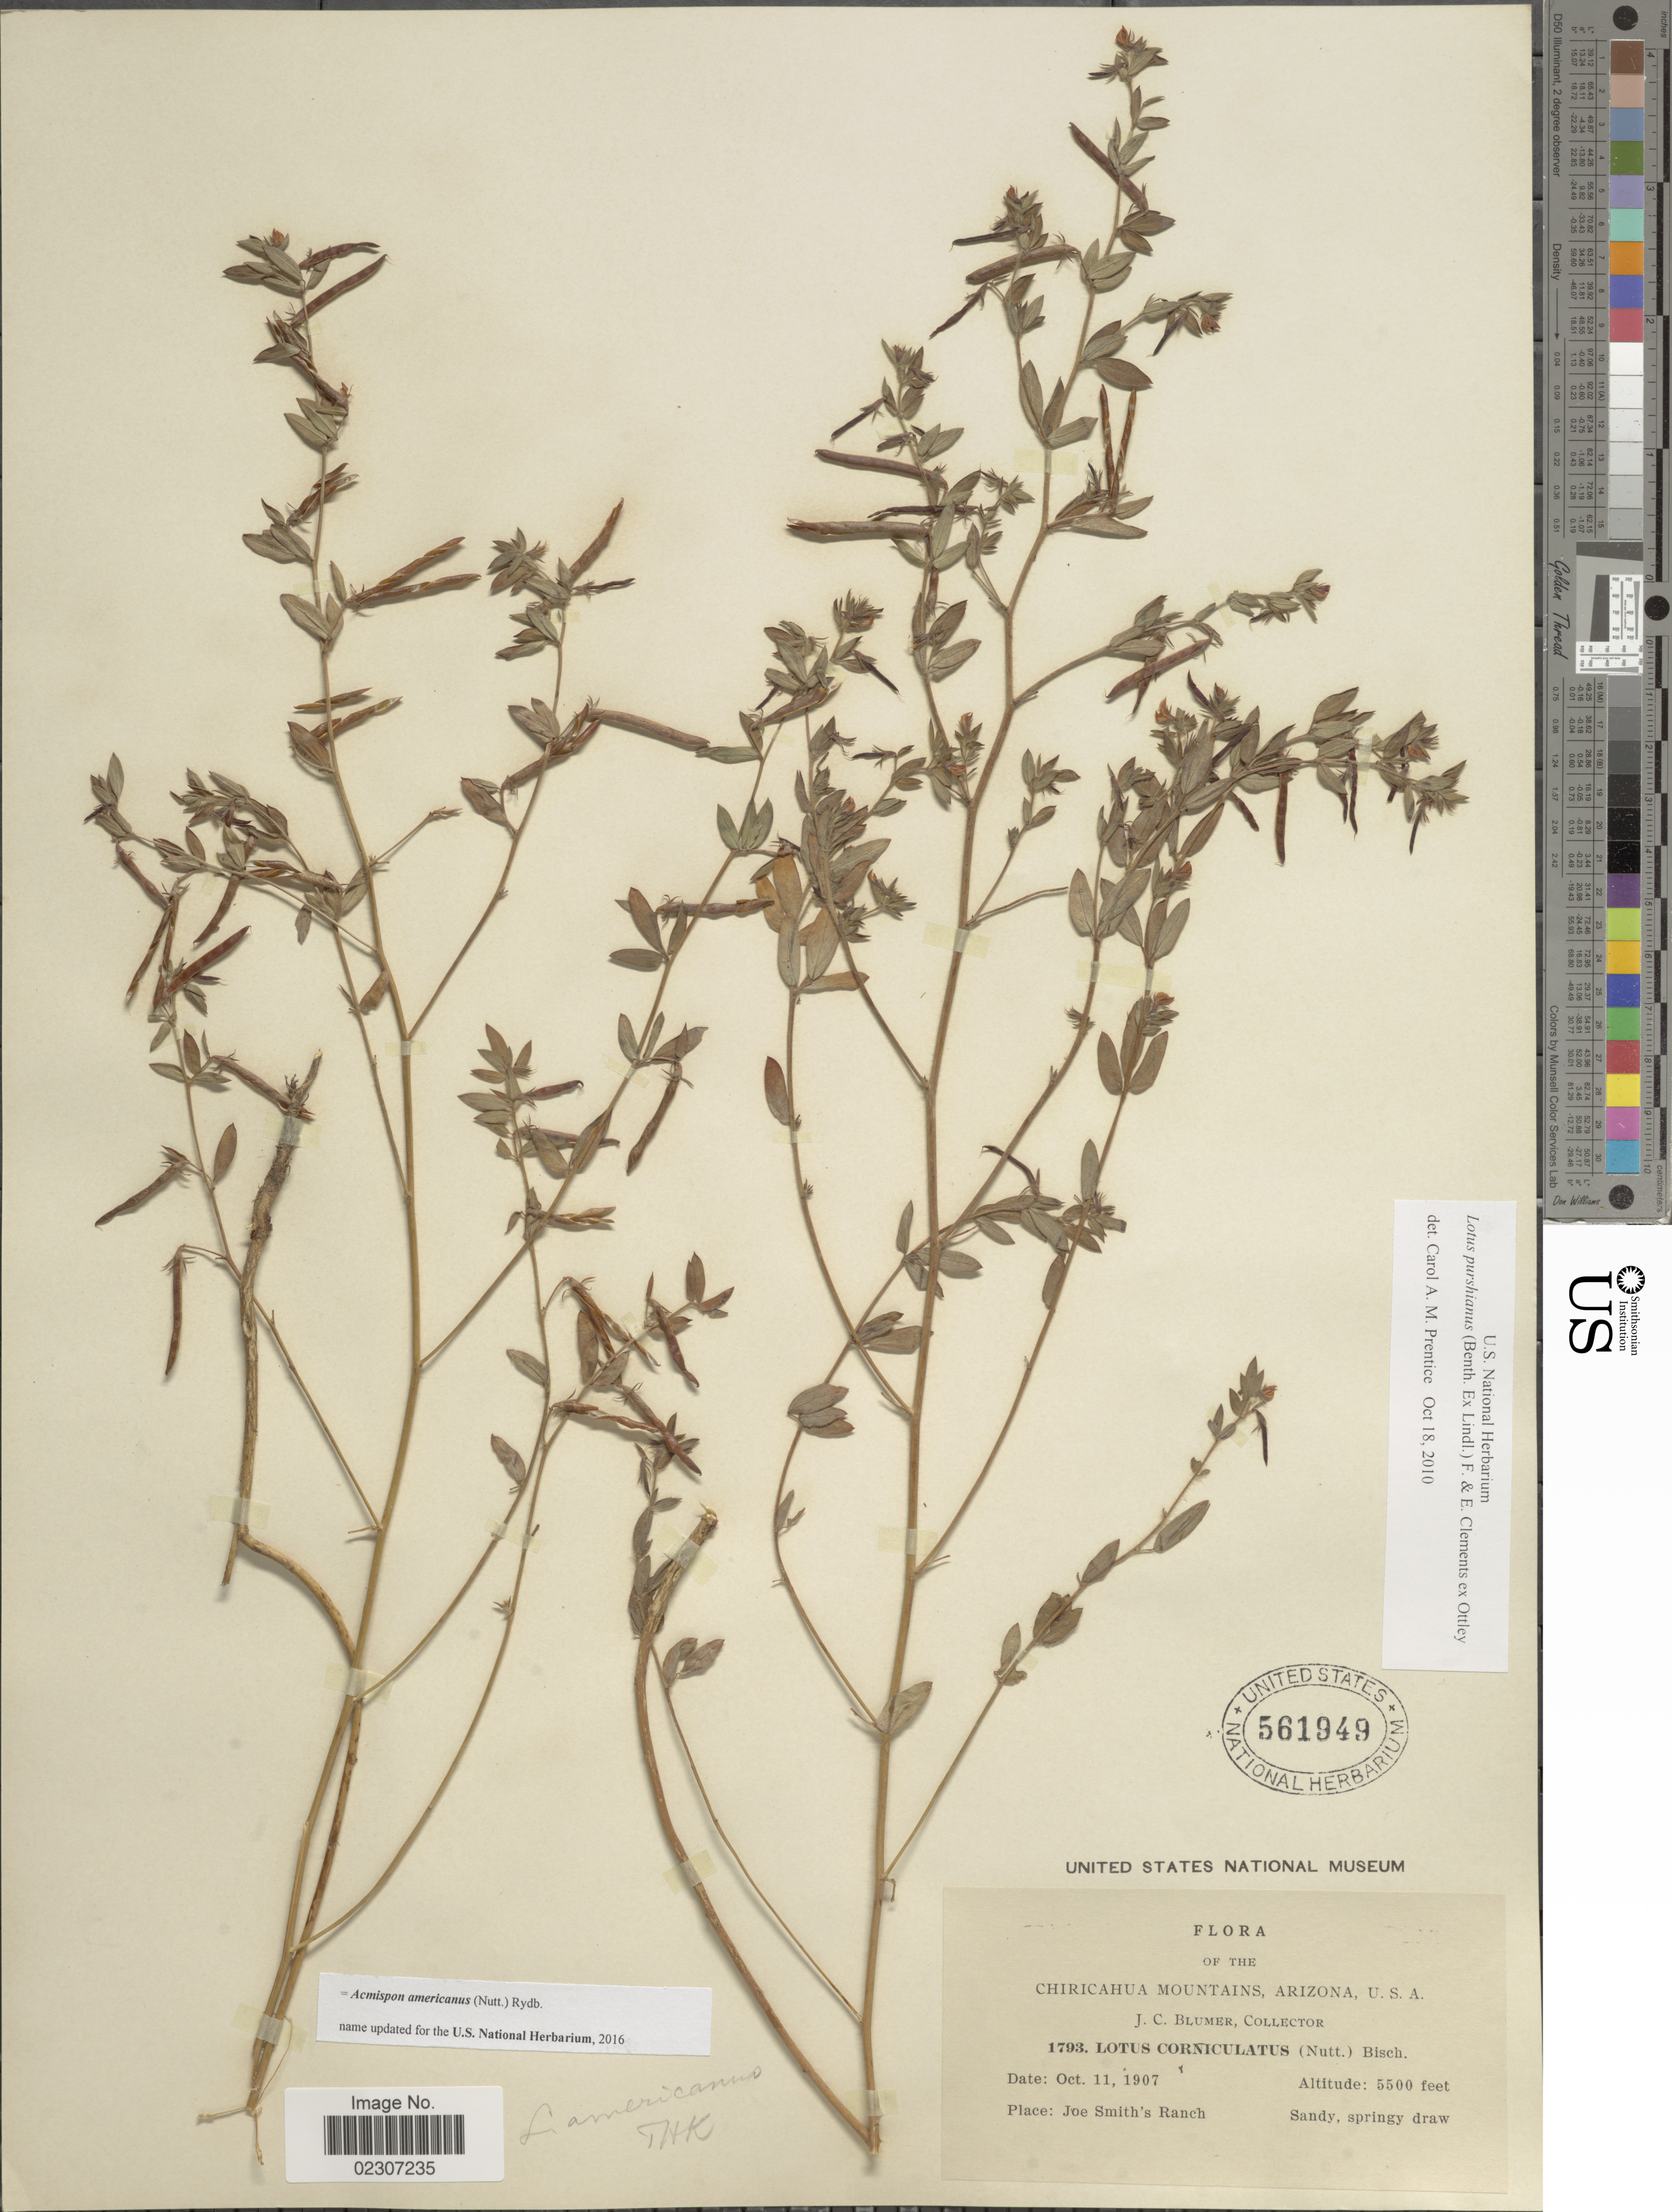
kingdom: Plantae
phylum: Tracheophyta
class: Magnoliopsida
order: Fabales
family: Fabaceae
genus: Acmispon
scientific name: Acmispon americanus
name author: (Nutt.) Rydb.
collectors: J. C. Blumer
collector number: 1793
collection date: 1907-10-11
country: United States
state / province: Arizona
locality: Arizona. Joe Smith's ranch. Chiricahua Mountains, Arizona, U.S.A.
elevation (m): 1676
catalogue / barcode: US 561949